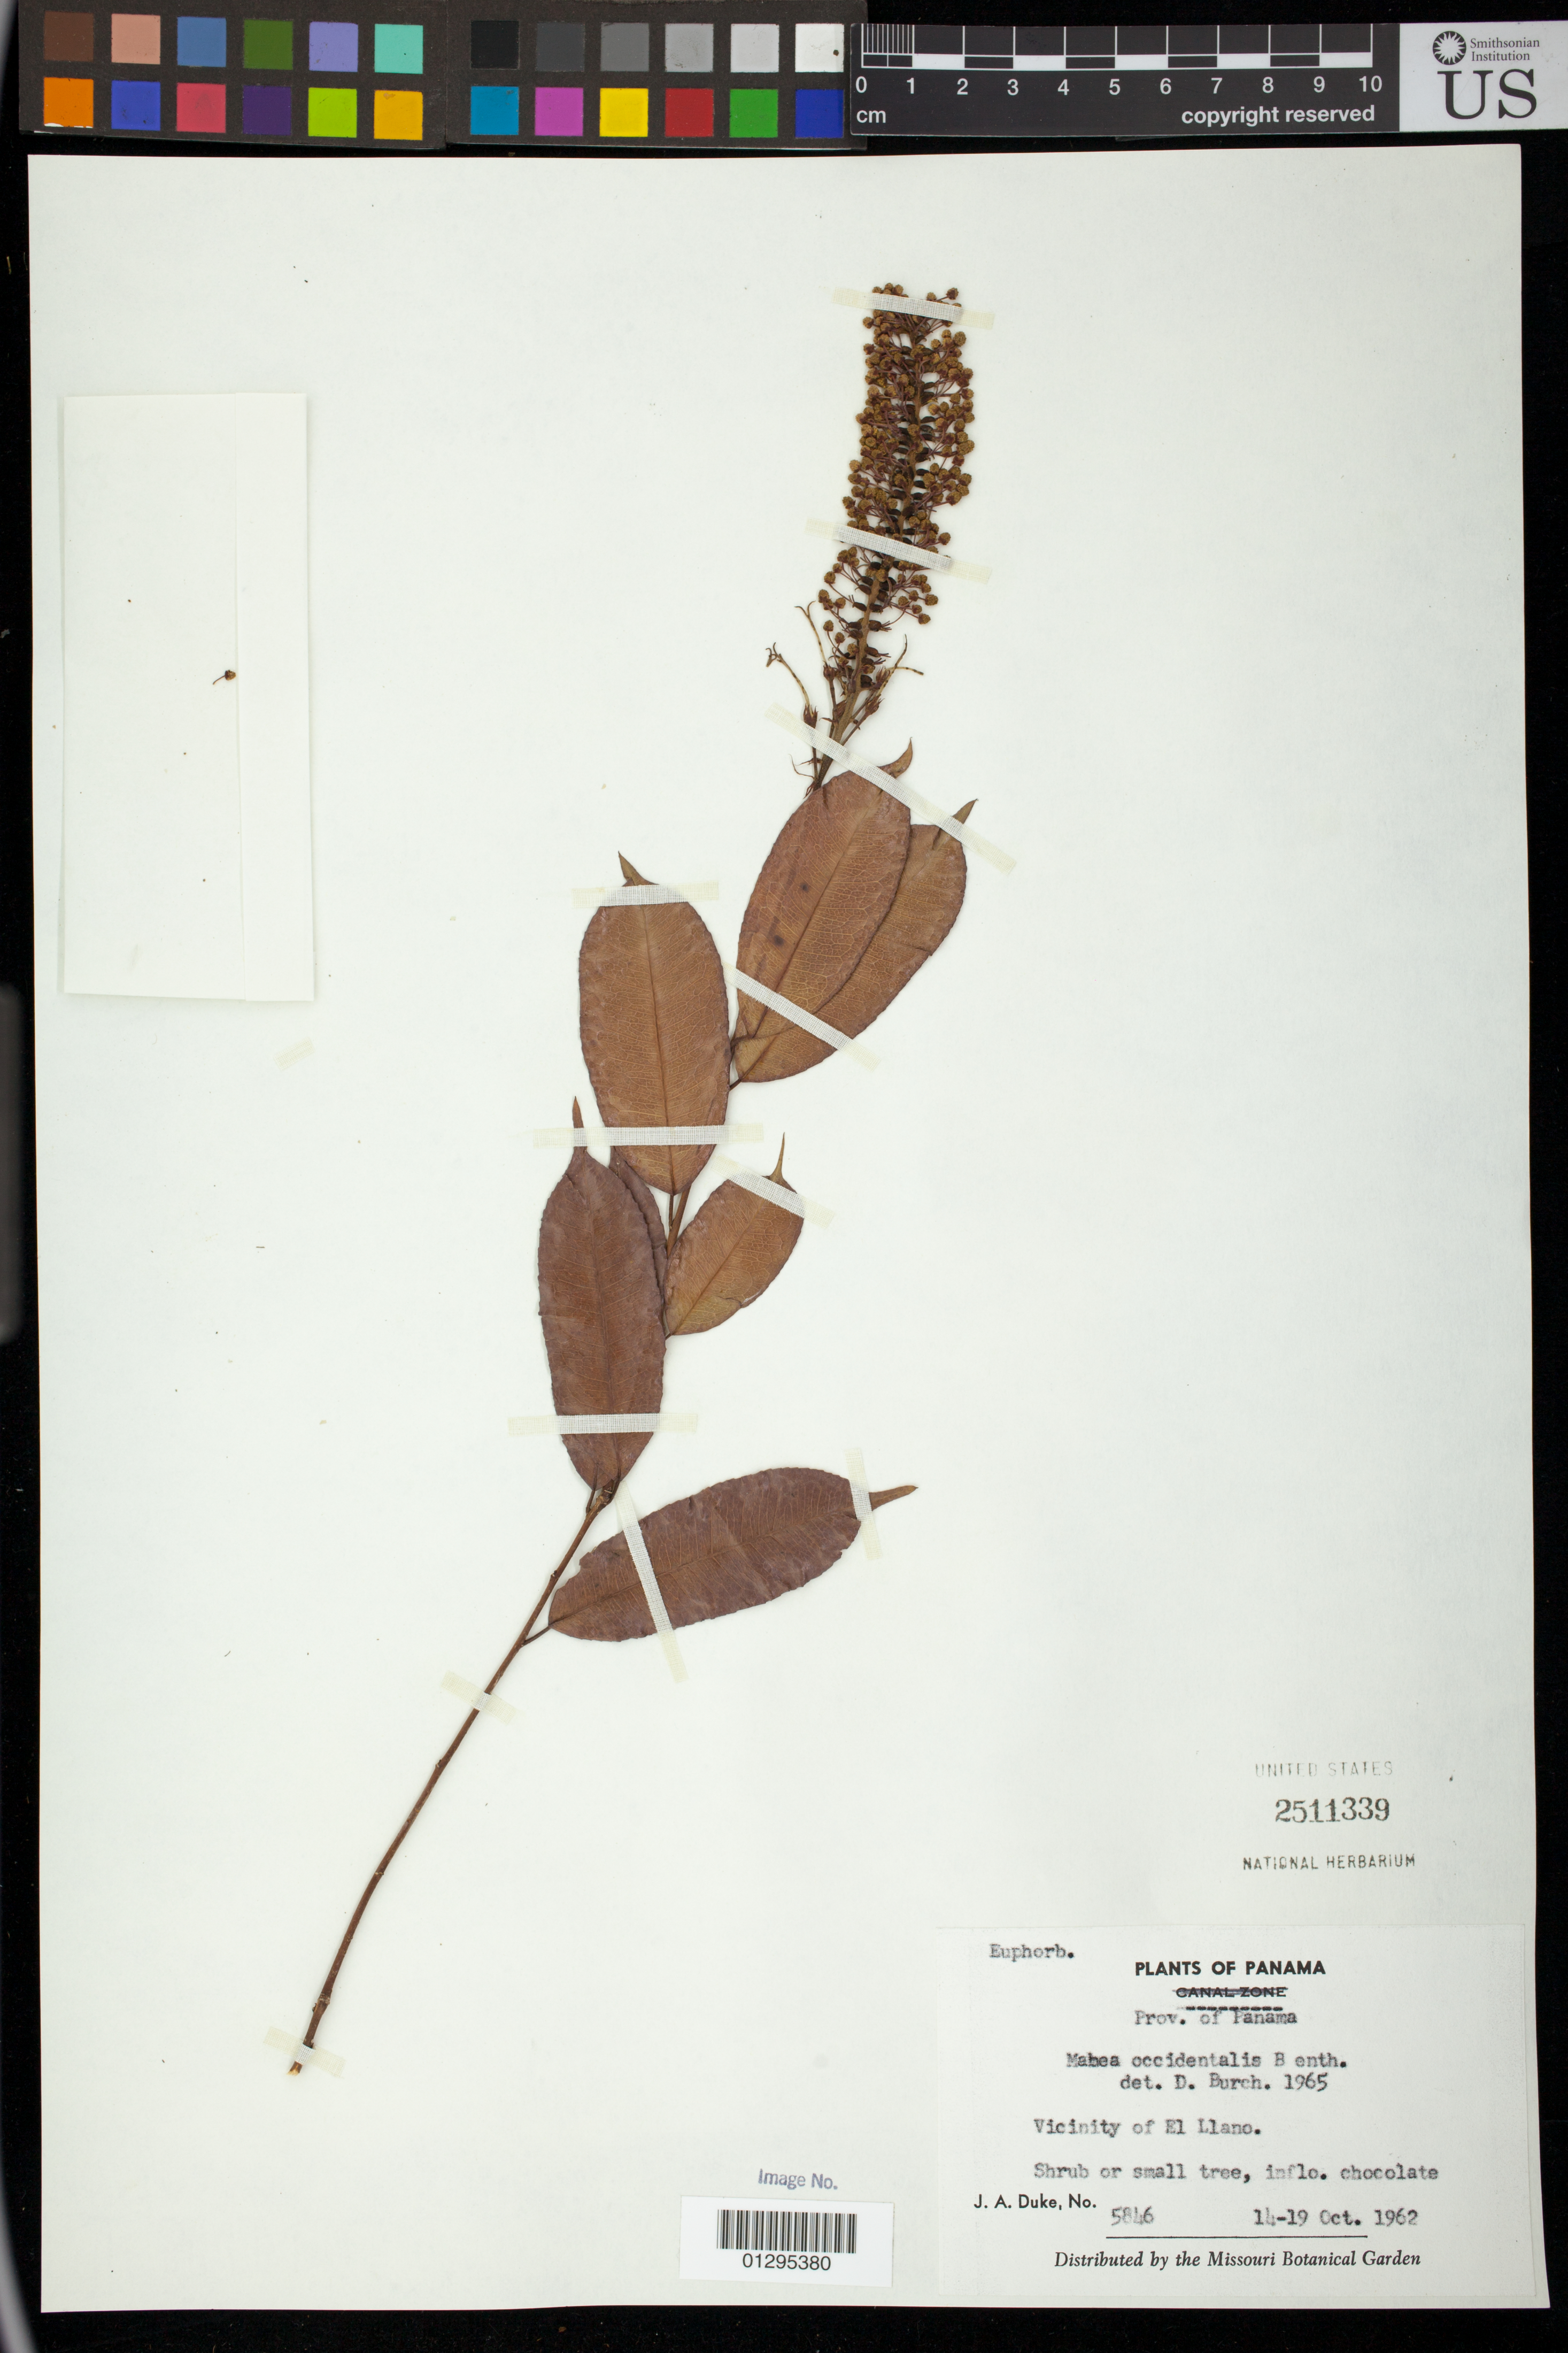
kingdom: Plantae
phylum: Tracheophyta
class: Magnoliopsida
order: Malpighiales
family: Euphorbiaceae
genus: Mabea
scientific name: Mabea occidentalis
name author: Benth.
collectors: J. A. Duke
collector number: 5846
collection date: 1962-10-14/1962-10-19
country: Panama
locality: Vicinity of El Llano.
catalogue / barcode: US 2511339